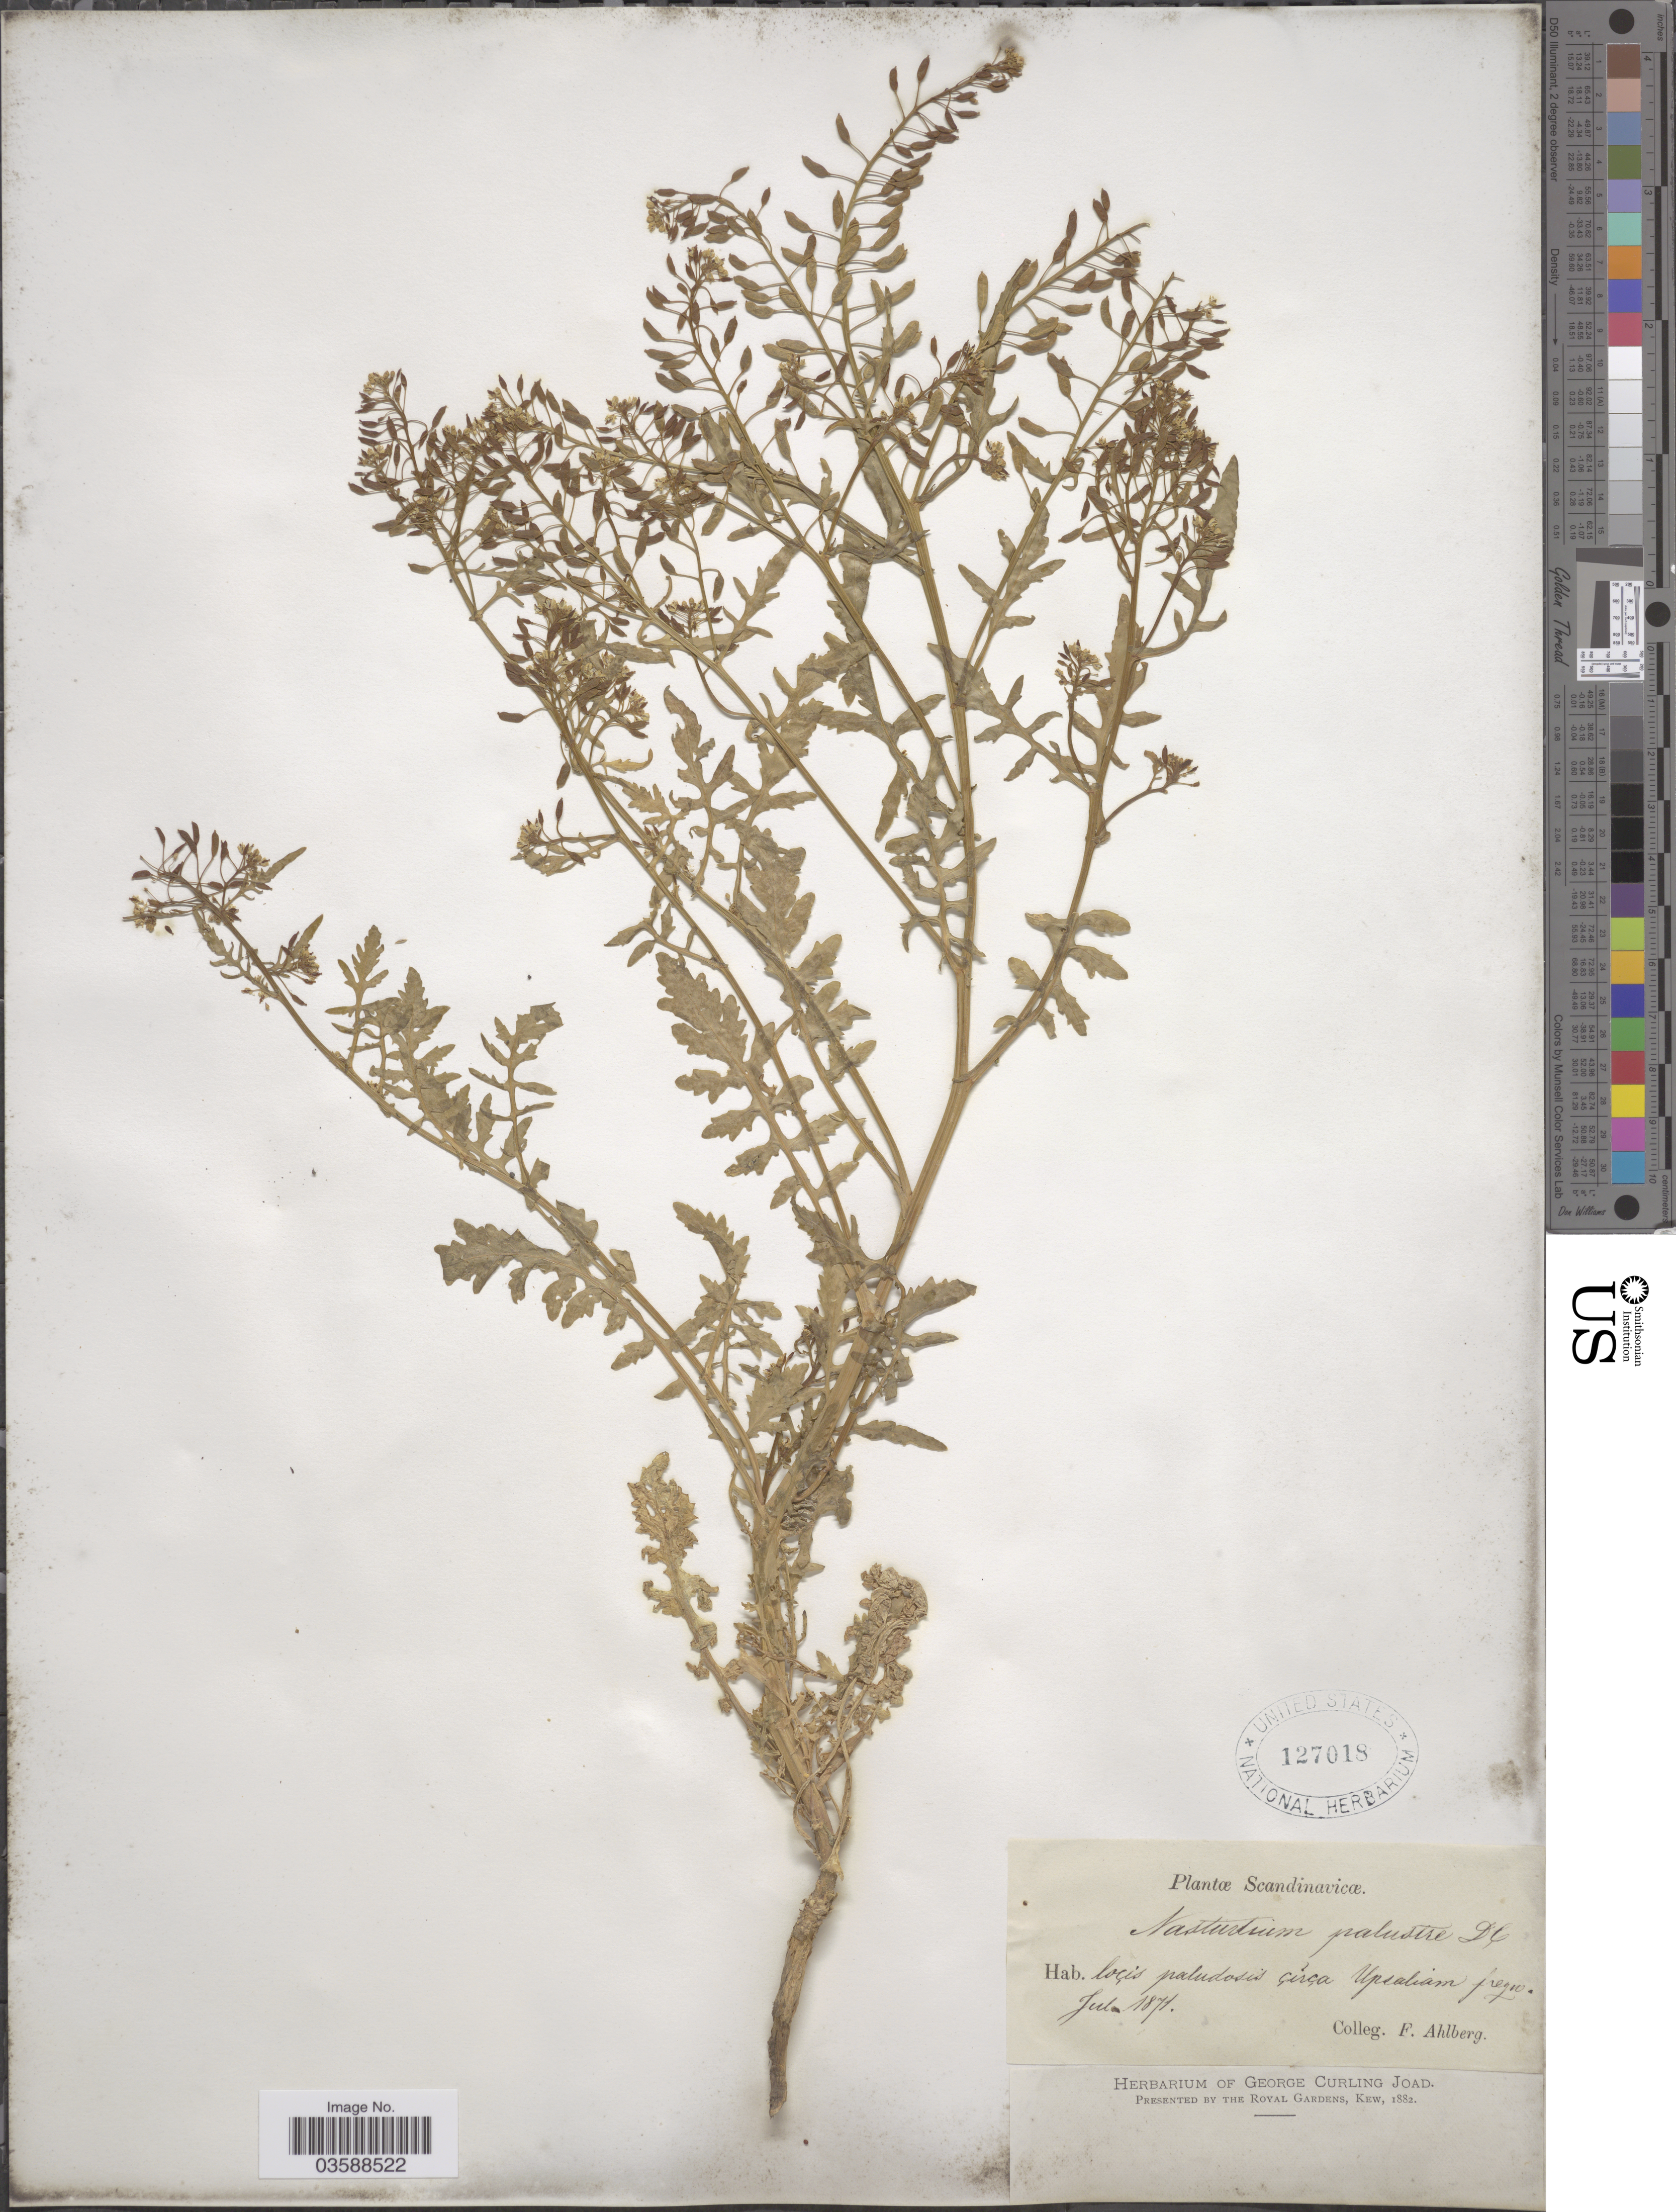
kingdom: Plantae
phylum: Tracheophyta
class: Magnoliopsida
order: Brassicales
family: Brassicaceae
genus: Rorippa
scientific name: Rorippa palustris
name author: (L.) Besser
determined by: Strong, M. T., (US), Smithsonian Institution - National Museum of Natural History (UNITED STATES)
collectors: F. Ahlberg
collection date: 1871-07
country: Sweden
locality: Scandinavicæ; Loçis paludosis çirça Upsaliam frequ.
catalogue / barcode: US 127018